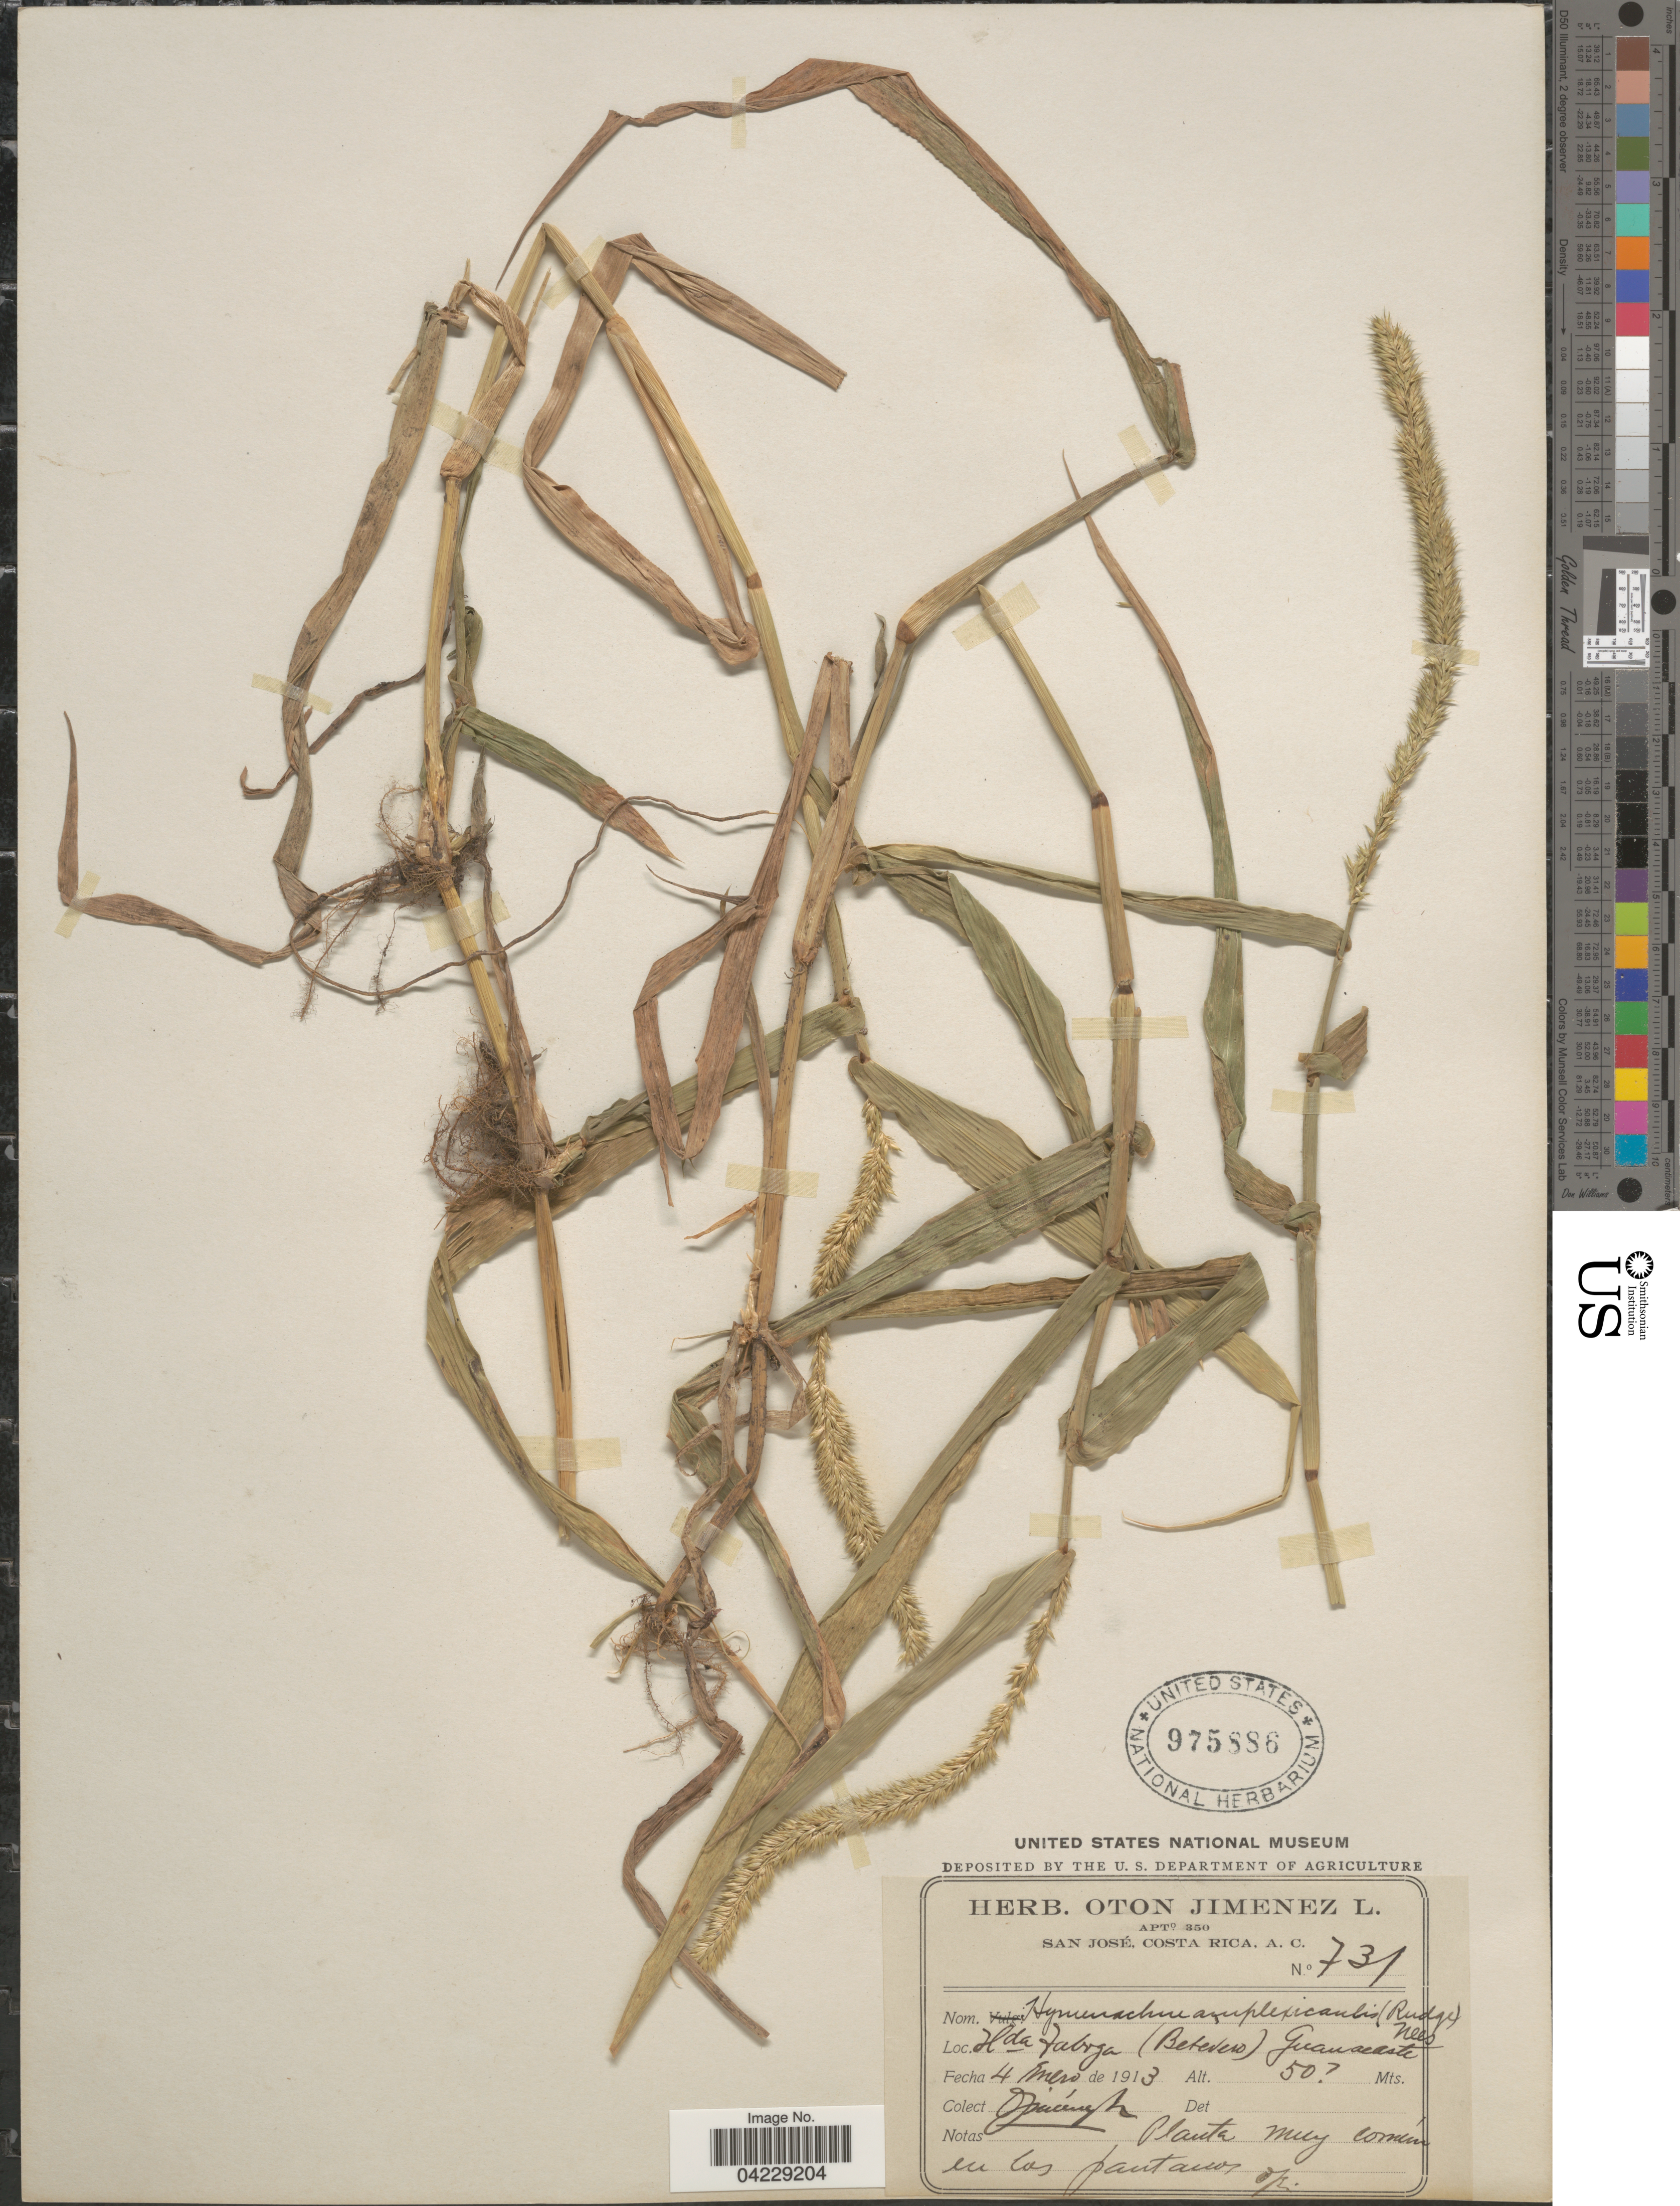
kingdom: Plantae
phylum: Tracheophyta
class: Liliopsida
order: Poales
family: Poaceae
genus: Hymenachne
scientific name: Hymenachne amplexicaulis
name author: (Rudge) Nees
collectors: O. Jiménez L.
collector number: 731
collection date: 1913-01-04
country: Costa Rica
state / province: Guanacaste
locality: Hda Taboga (Betedero).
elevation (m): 50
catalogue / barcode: US 975886